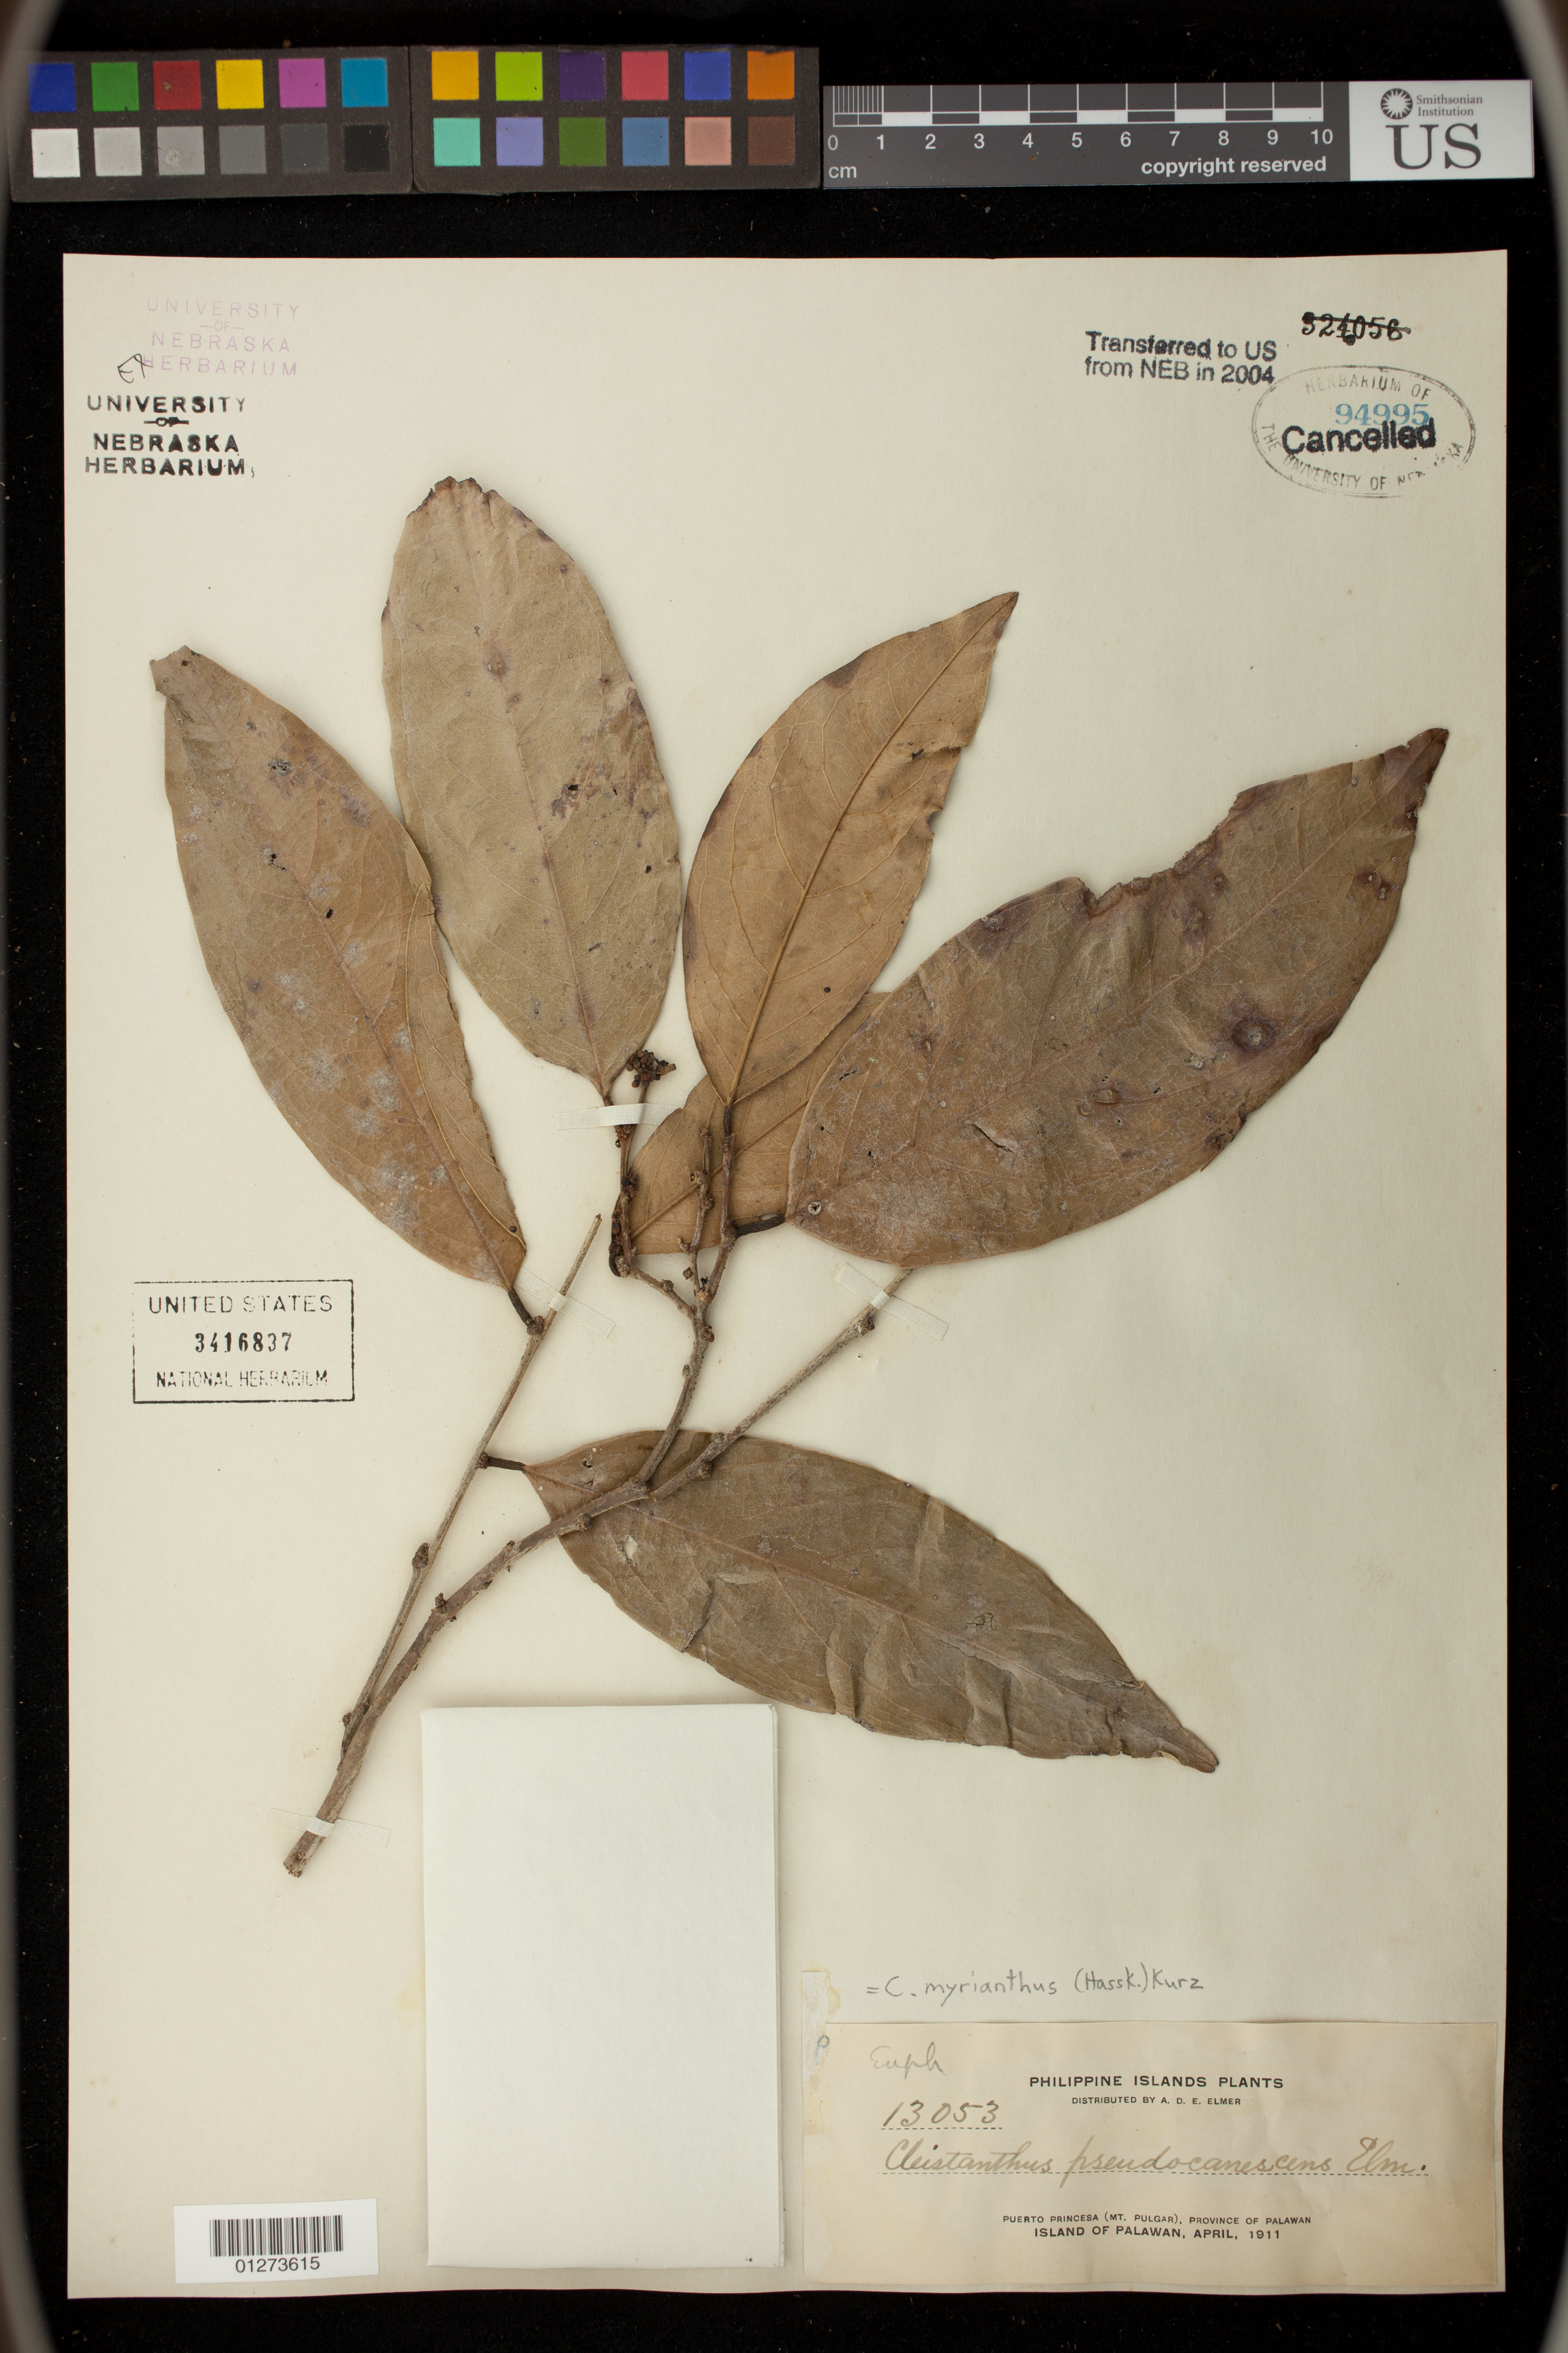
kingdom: Plantae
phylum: Tracheophyta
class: Magnoliopsida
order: Malpighiales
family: Phyllanthaceae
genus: Cleistanthus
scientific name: Cleistanthus myrianthus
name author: (Hassk.) Kurz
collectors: A. D. E. Elmer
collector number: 13053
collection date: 1911-04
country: Philippines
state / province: Mimaropa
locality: Puerto Princesa (Mt. Pulgar), Province of Palawan, Island of Palawan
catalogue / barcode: US 3416837